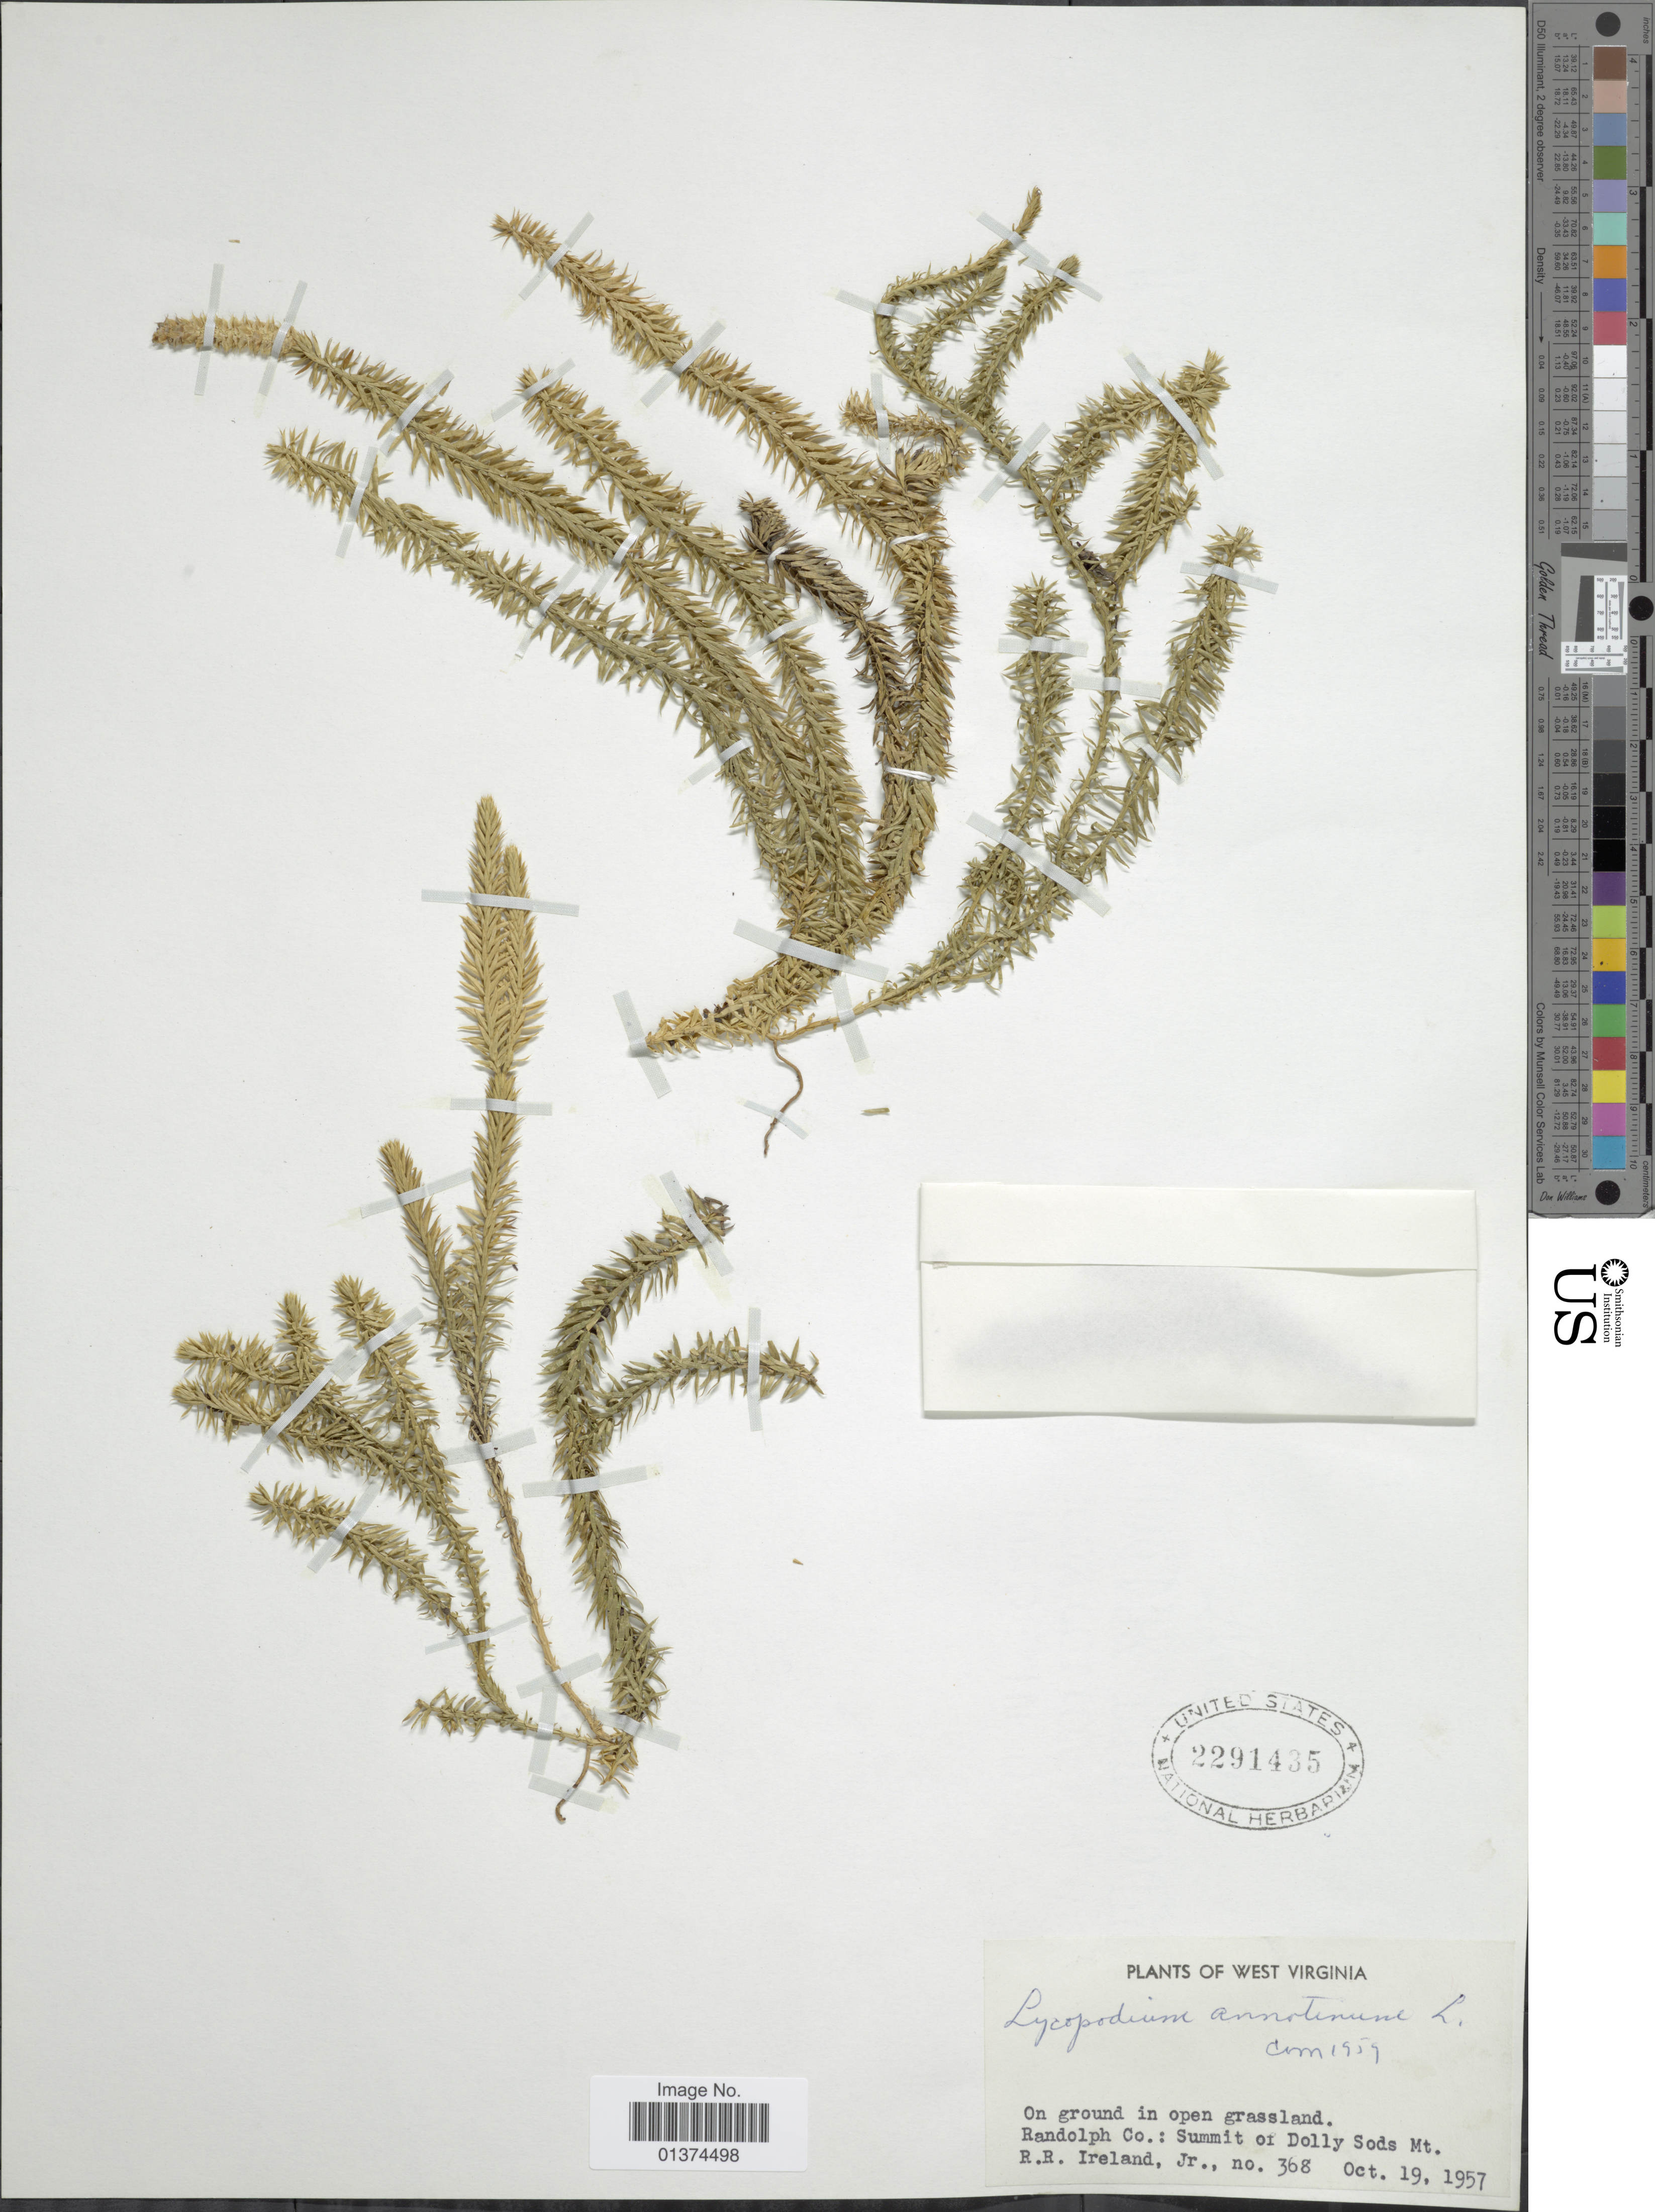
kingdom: Plantae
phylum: Tracheophyta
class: Lycopodiopsida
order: Lycopodiales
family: Lycopodiaceae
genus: Spinulum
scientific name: Spinulum annotinum subsp. annotinum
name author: (L.) A. Haines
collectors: R. Ireland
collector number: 368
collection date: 1957-10-19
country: United States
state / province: West Virginia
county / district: Randolph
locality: Randolph Co.: Summit of Dolly Sods Mt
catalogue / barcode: US 2291435